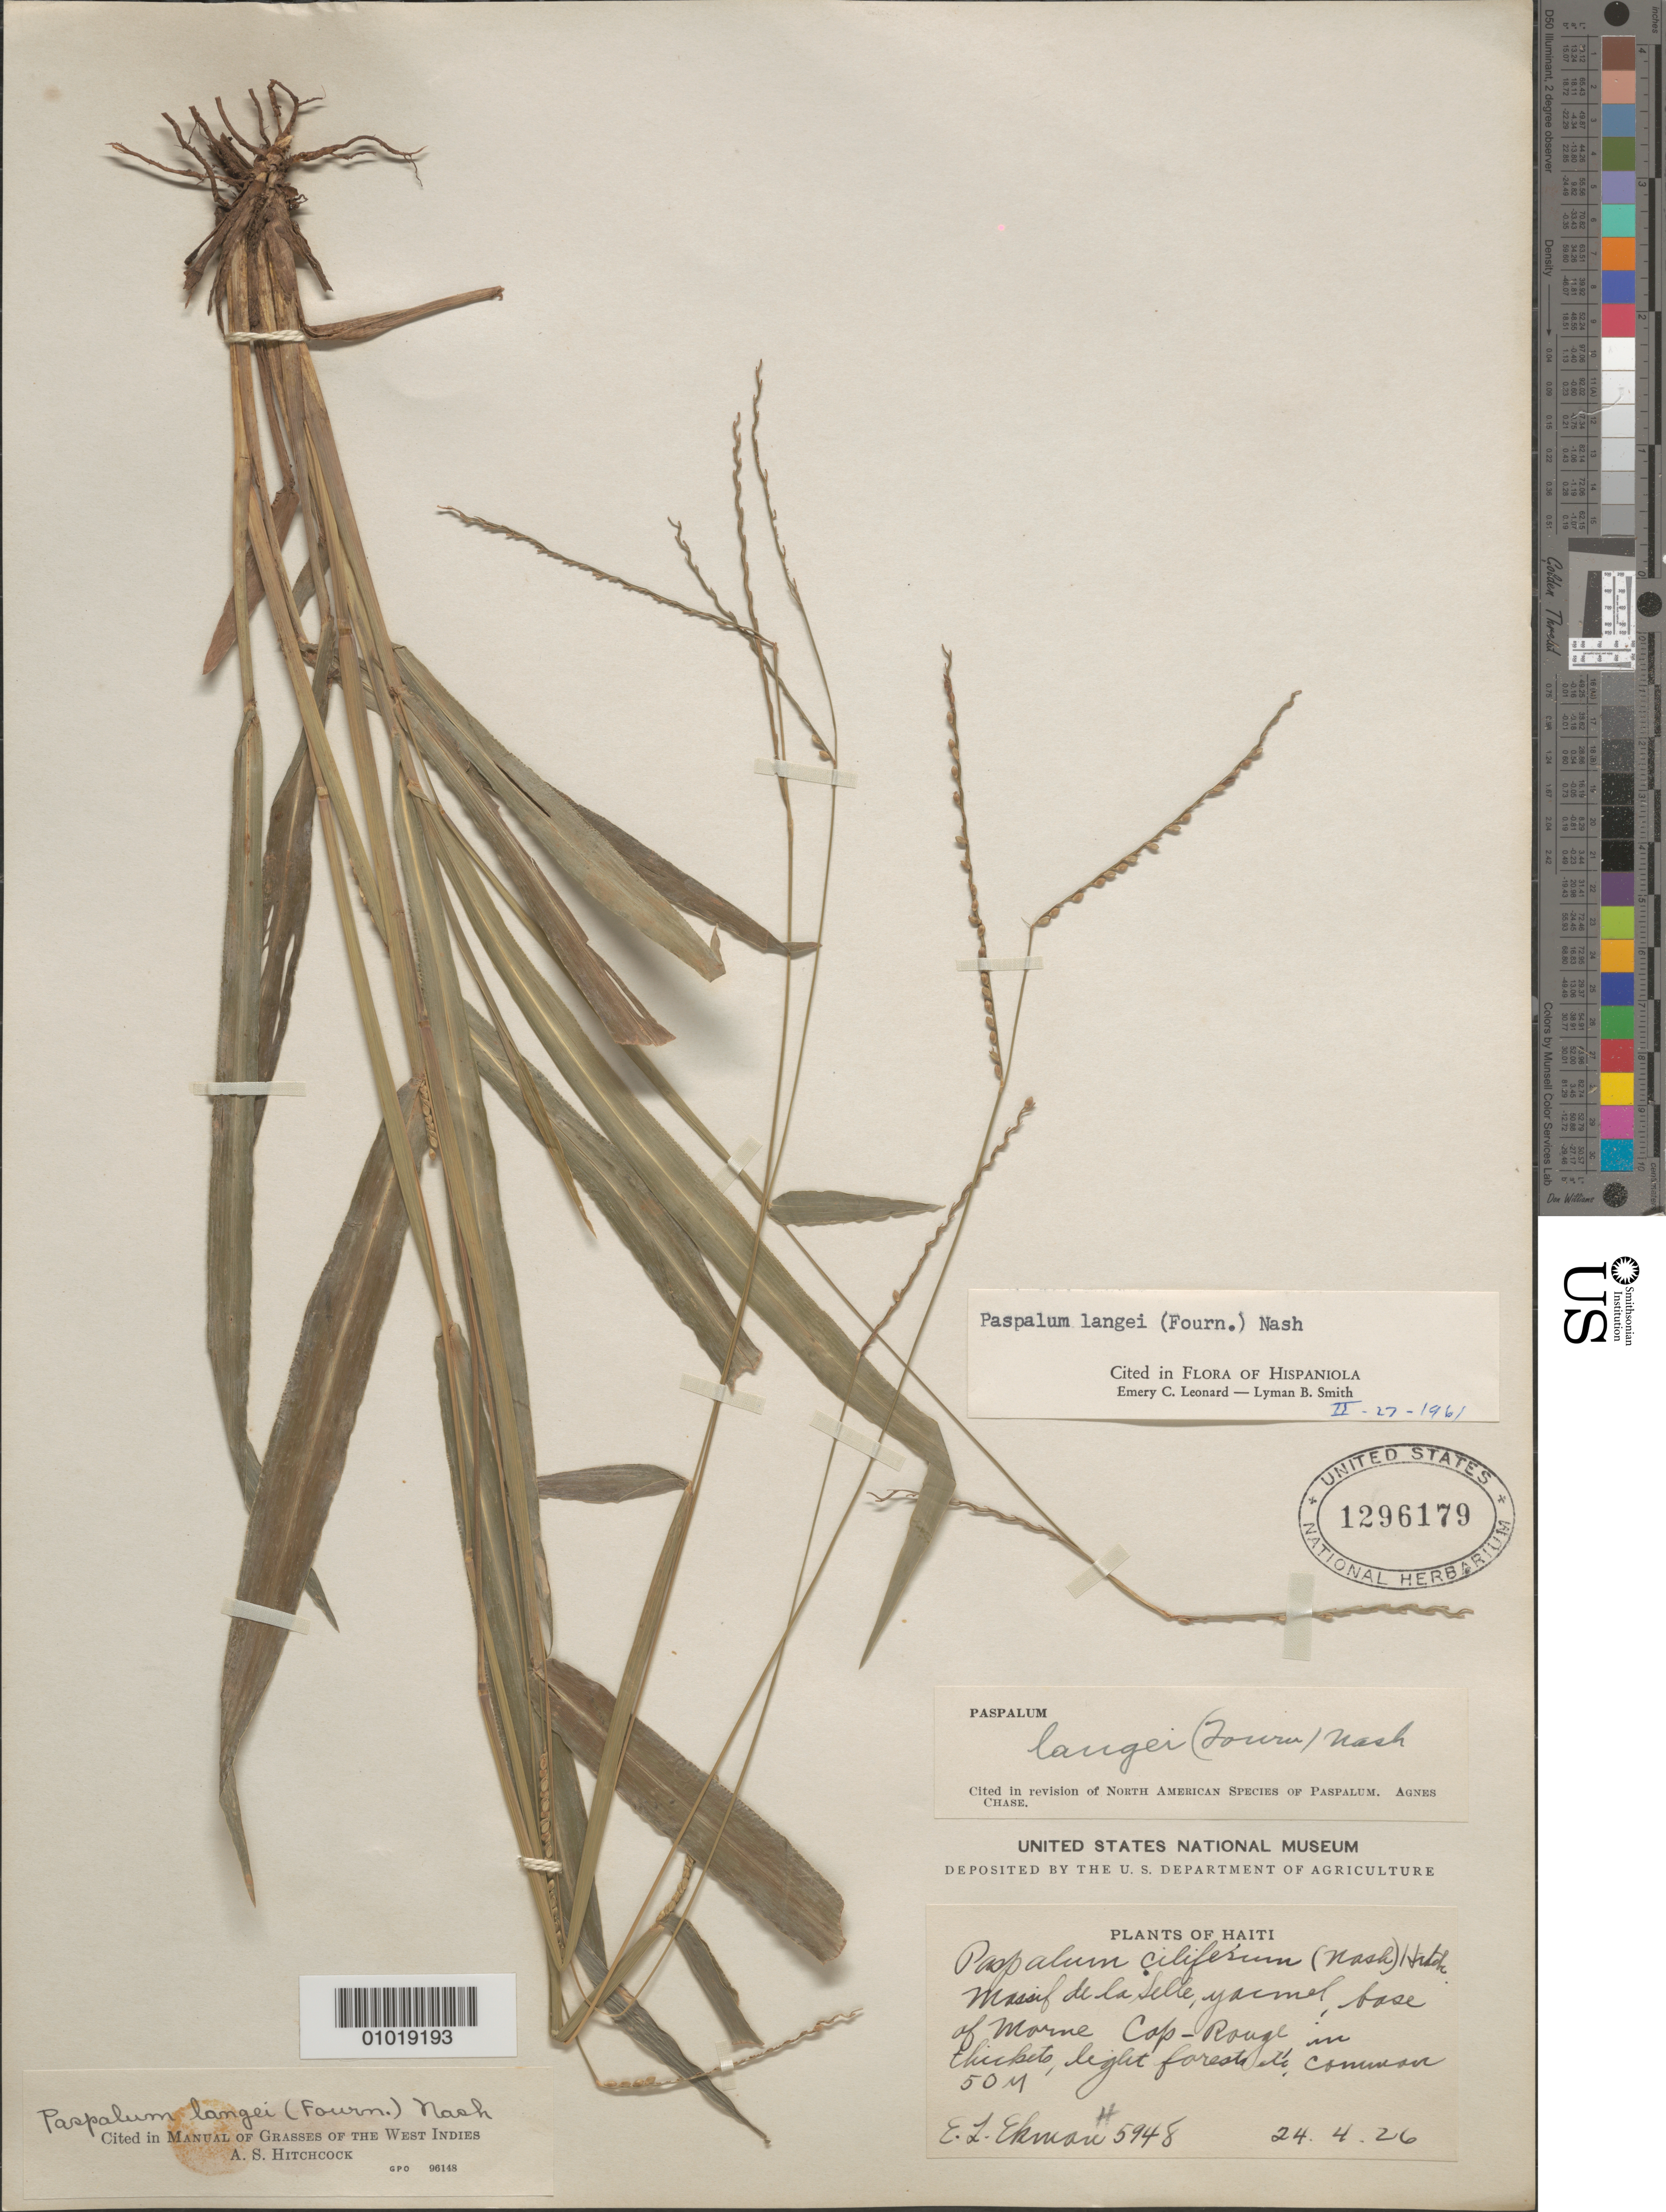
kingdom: Plantae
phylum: Tracheophyta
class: Liliopsida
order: Poales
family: Poaceae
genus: Paspalum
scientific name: Paspalum langei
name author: (E. Fourn.) Nash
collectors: E. L. Ekman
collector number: H 5948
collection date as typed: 24 Apr 1926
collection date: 1926-04-24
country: Haiti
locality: Massif de la Selle, base of Morne Cap-Rouge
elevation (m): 50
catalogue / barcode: US 1296179